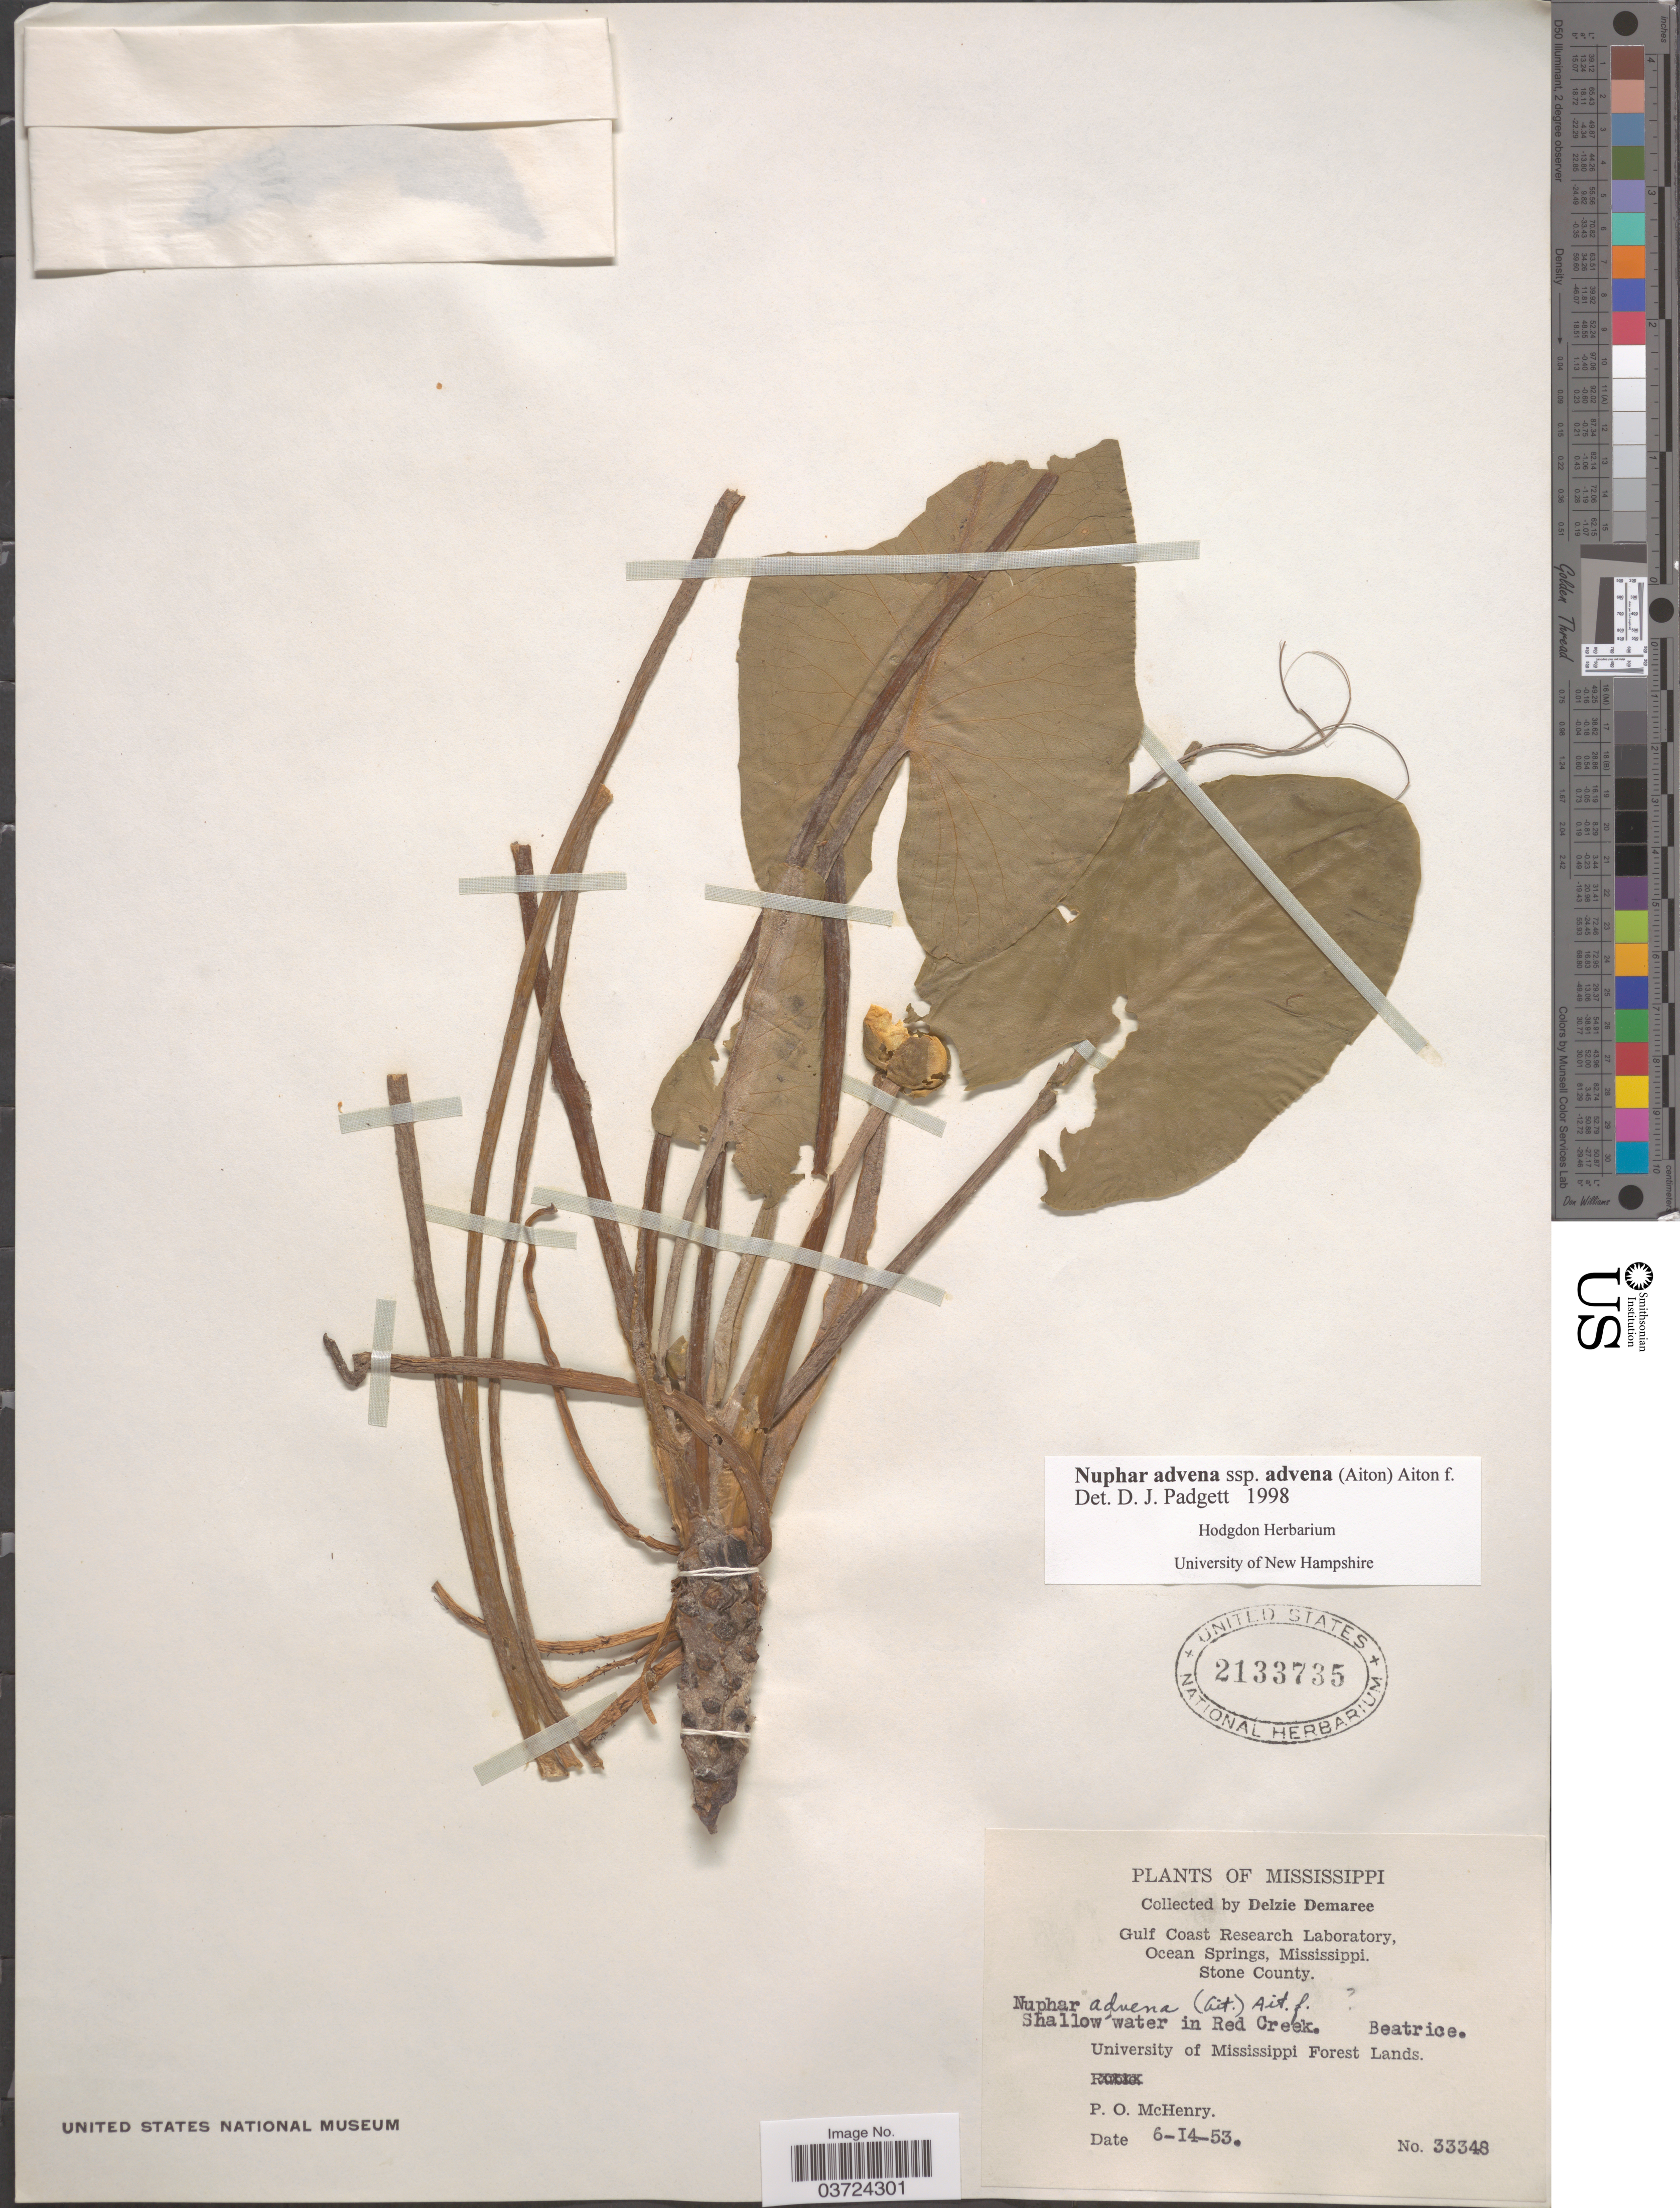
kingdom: Plantae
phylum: Tracheophyta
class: Magnoliopsida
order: Nymphaeales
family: Nymphaeaceae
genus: Nuphar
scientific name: Nuphar advena subsp. advena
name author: (Aiton) W.T. Aiton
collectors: D. Demaree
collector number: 33348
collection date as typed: Transcribed d/m/y: 14/6/53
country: United States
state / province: Mississippi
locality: Ocean Springs. [unsure placement] Stone County. In Red Creek. Beatrice. University of Mississippi Forest Lands. P. O. McHenry.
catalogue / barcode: US 2133735